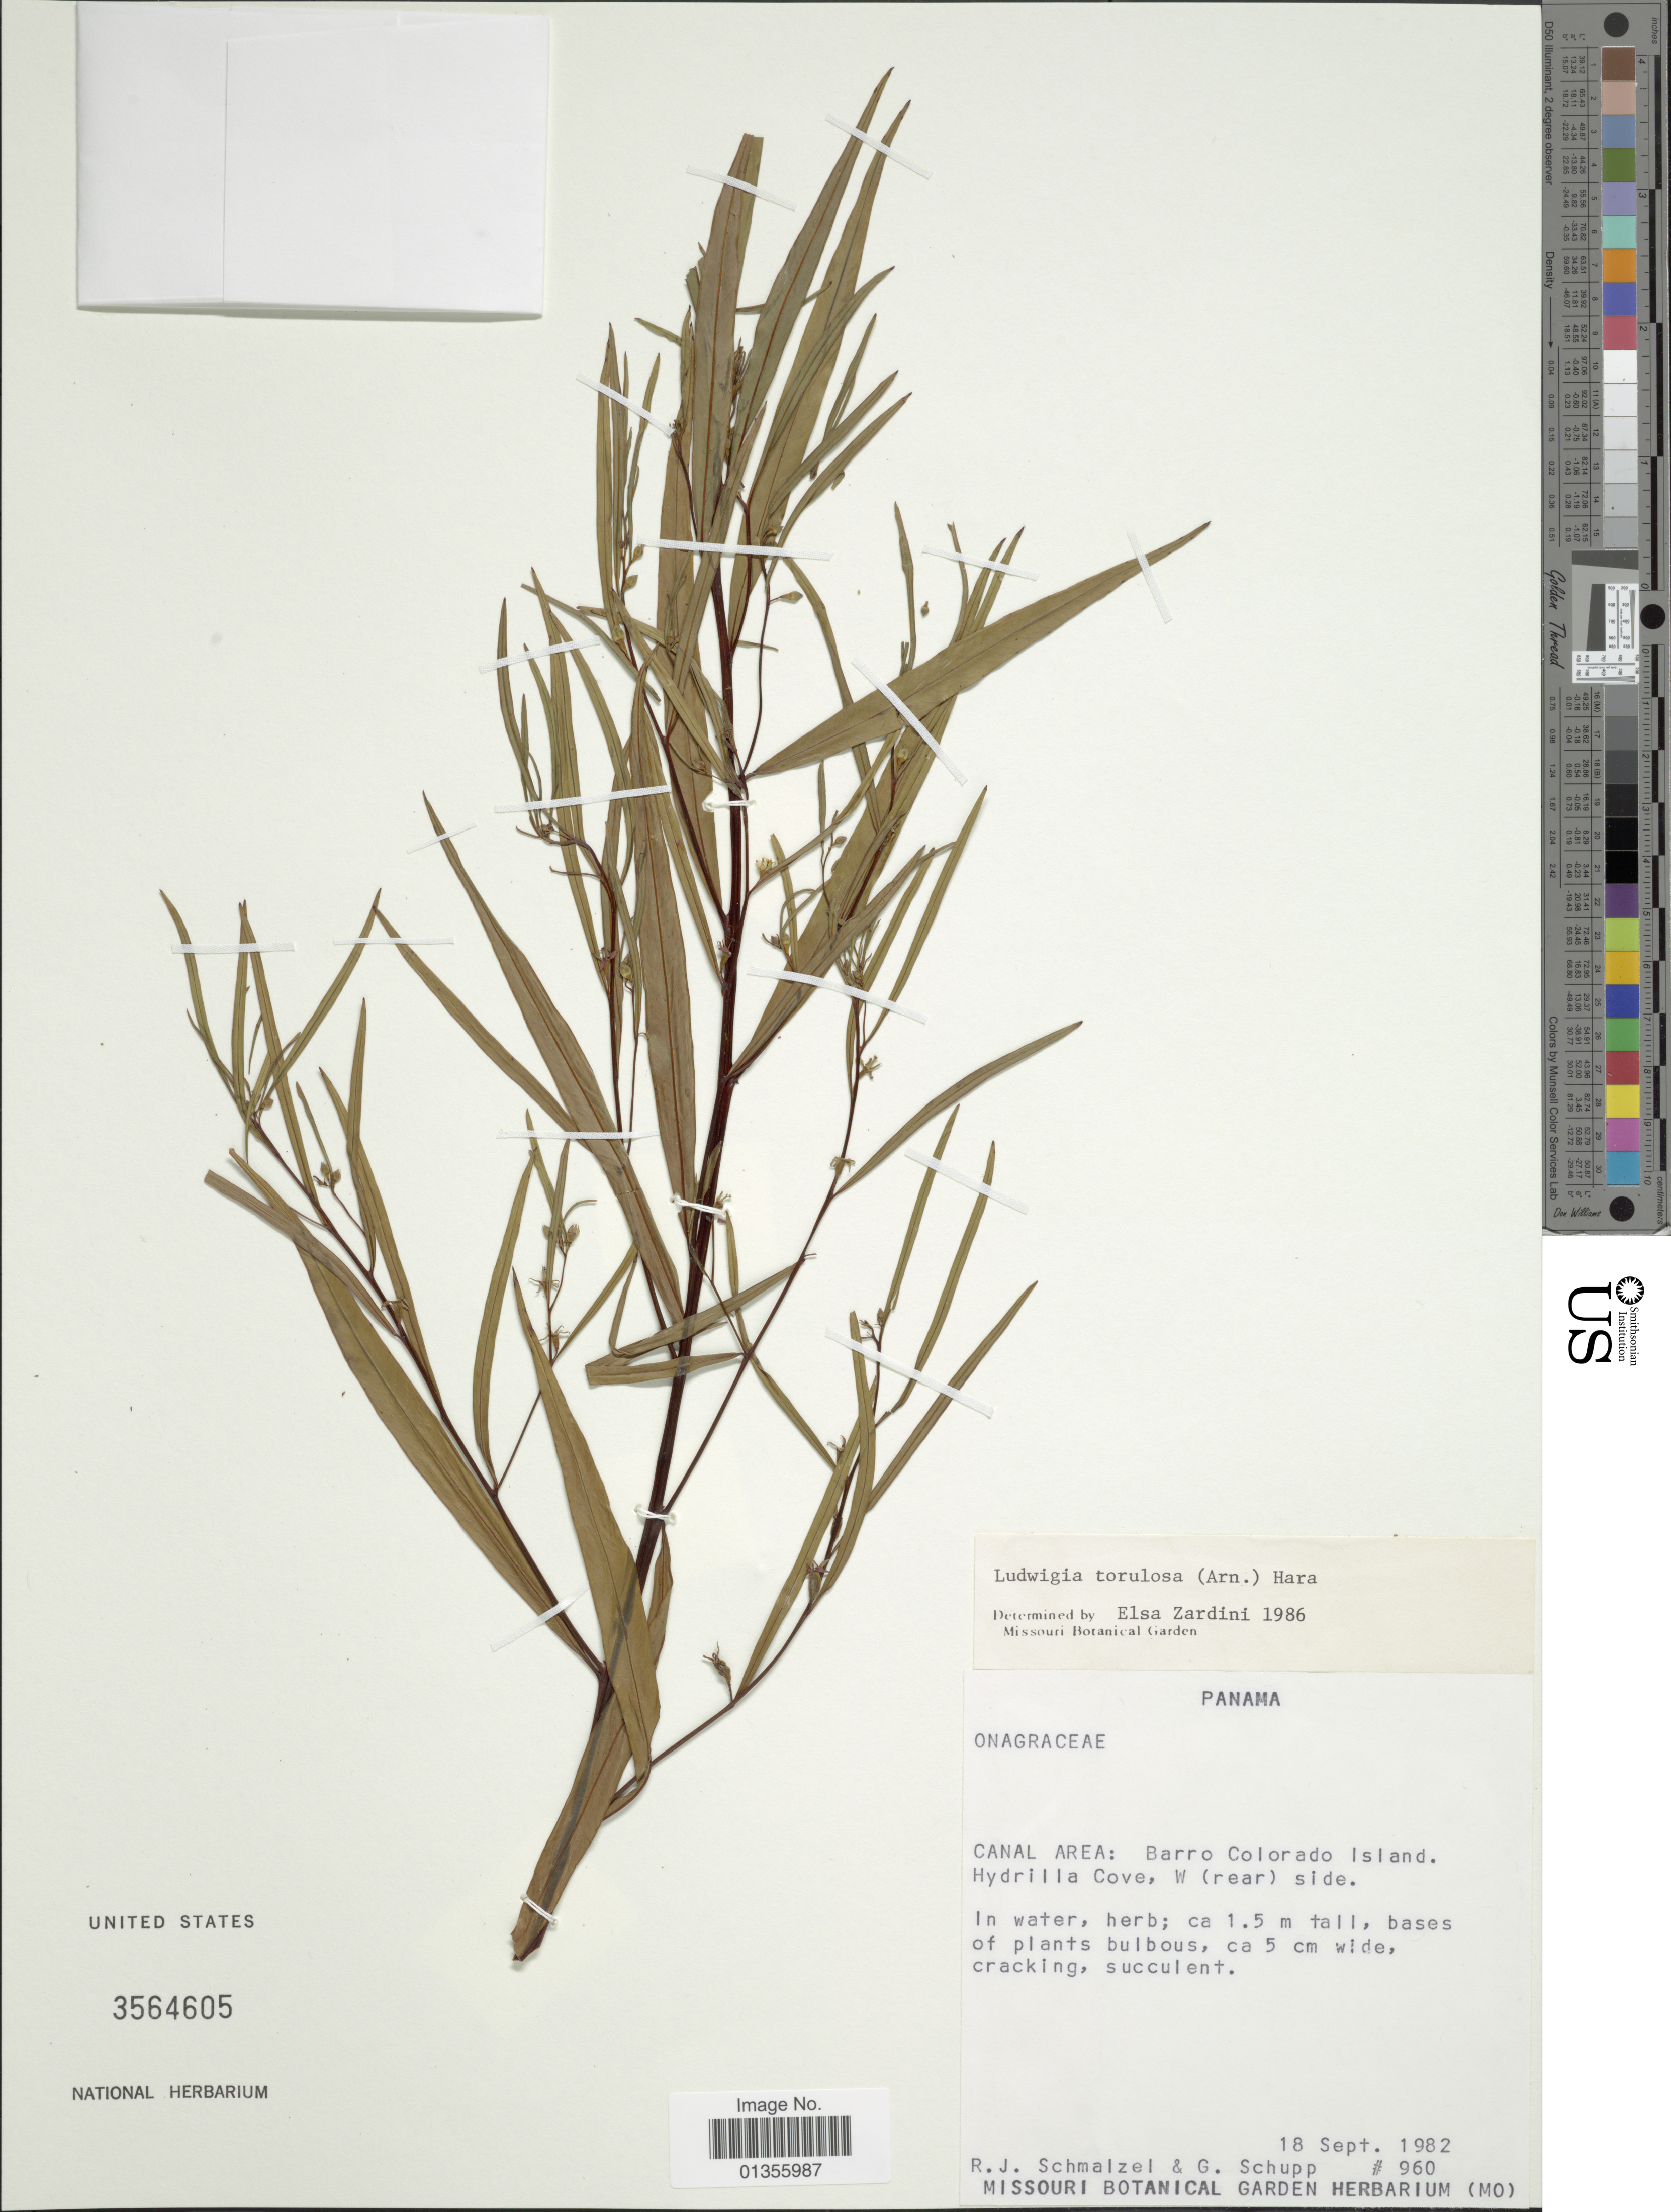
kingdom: Plantae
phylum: Tracheophyta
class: Magnoliopsida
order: Myrtales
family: Onagraceae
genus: Ludwigia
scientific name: Ludwigia torulosa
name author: (Arn.) H. Hara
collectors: R. Schmalzel & G. Schupp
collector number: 960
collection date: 1982-09-18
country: Panama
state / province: Panamá Oeste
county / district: Canal Zone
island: Barro Colorado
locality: Canal Area: Barro Colorado Island. Hydrilla Cove, W (rear) side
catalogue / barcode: US 3564605